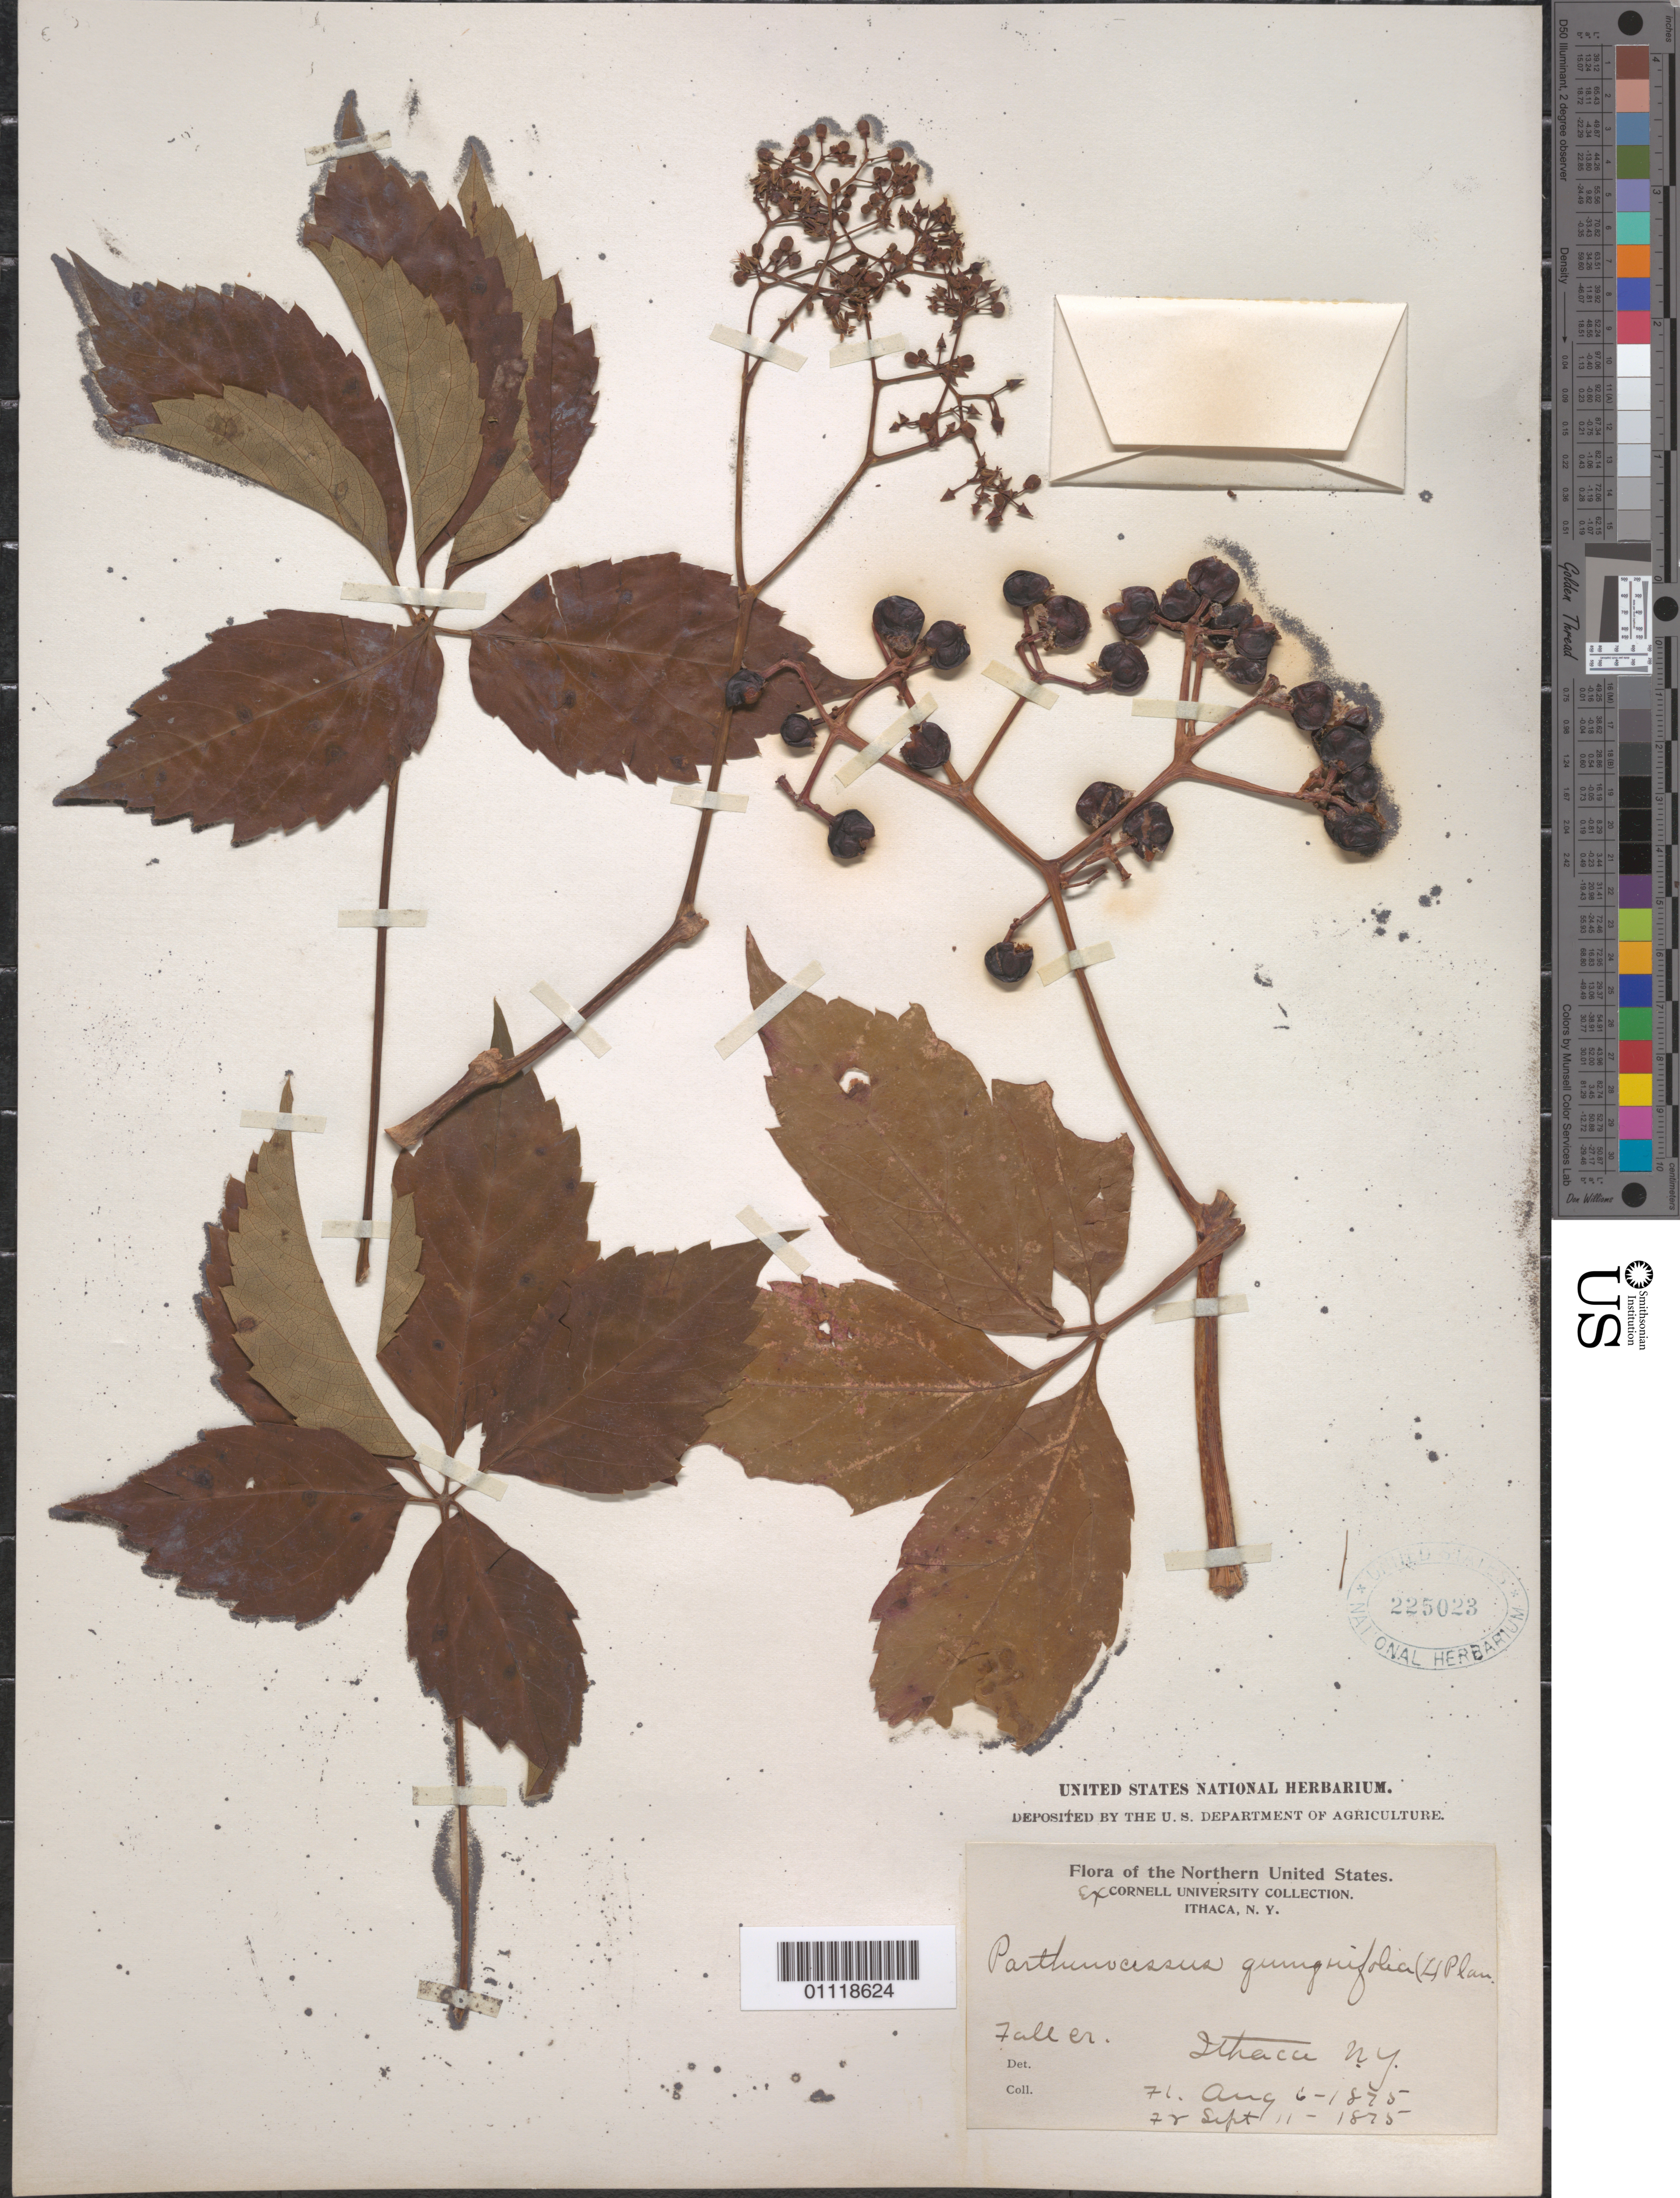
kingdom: Plantae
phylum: Tracheophyta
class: Magnoliopsida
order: Vitales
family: Vitaceae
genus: Parthenocissus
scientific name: Parthenocissus quinquefolia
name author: (L.) Planch.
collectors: ex herb. Cornell University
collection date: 1875-08-06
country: United States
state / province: New York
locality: Ithaca.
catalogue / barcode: US 225023